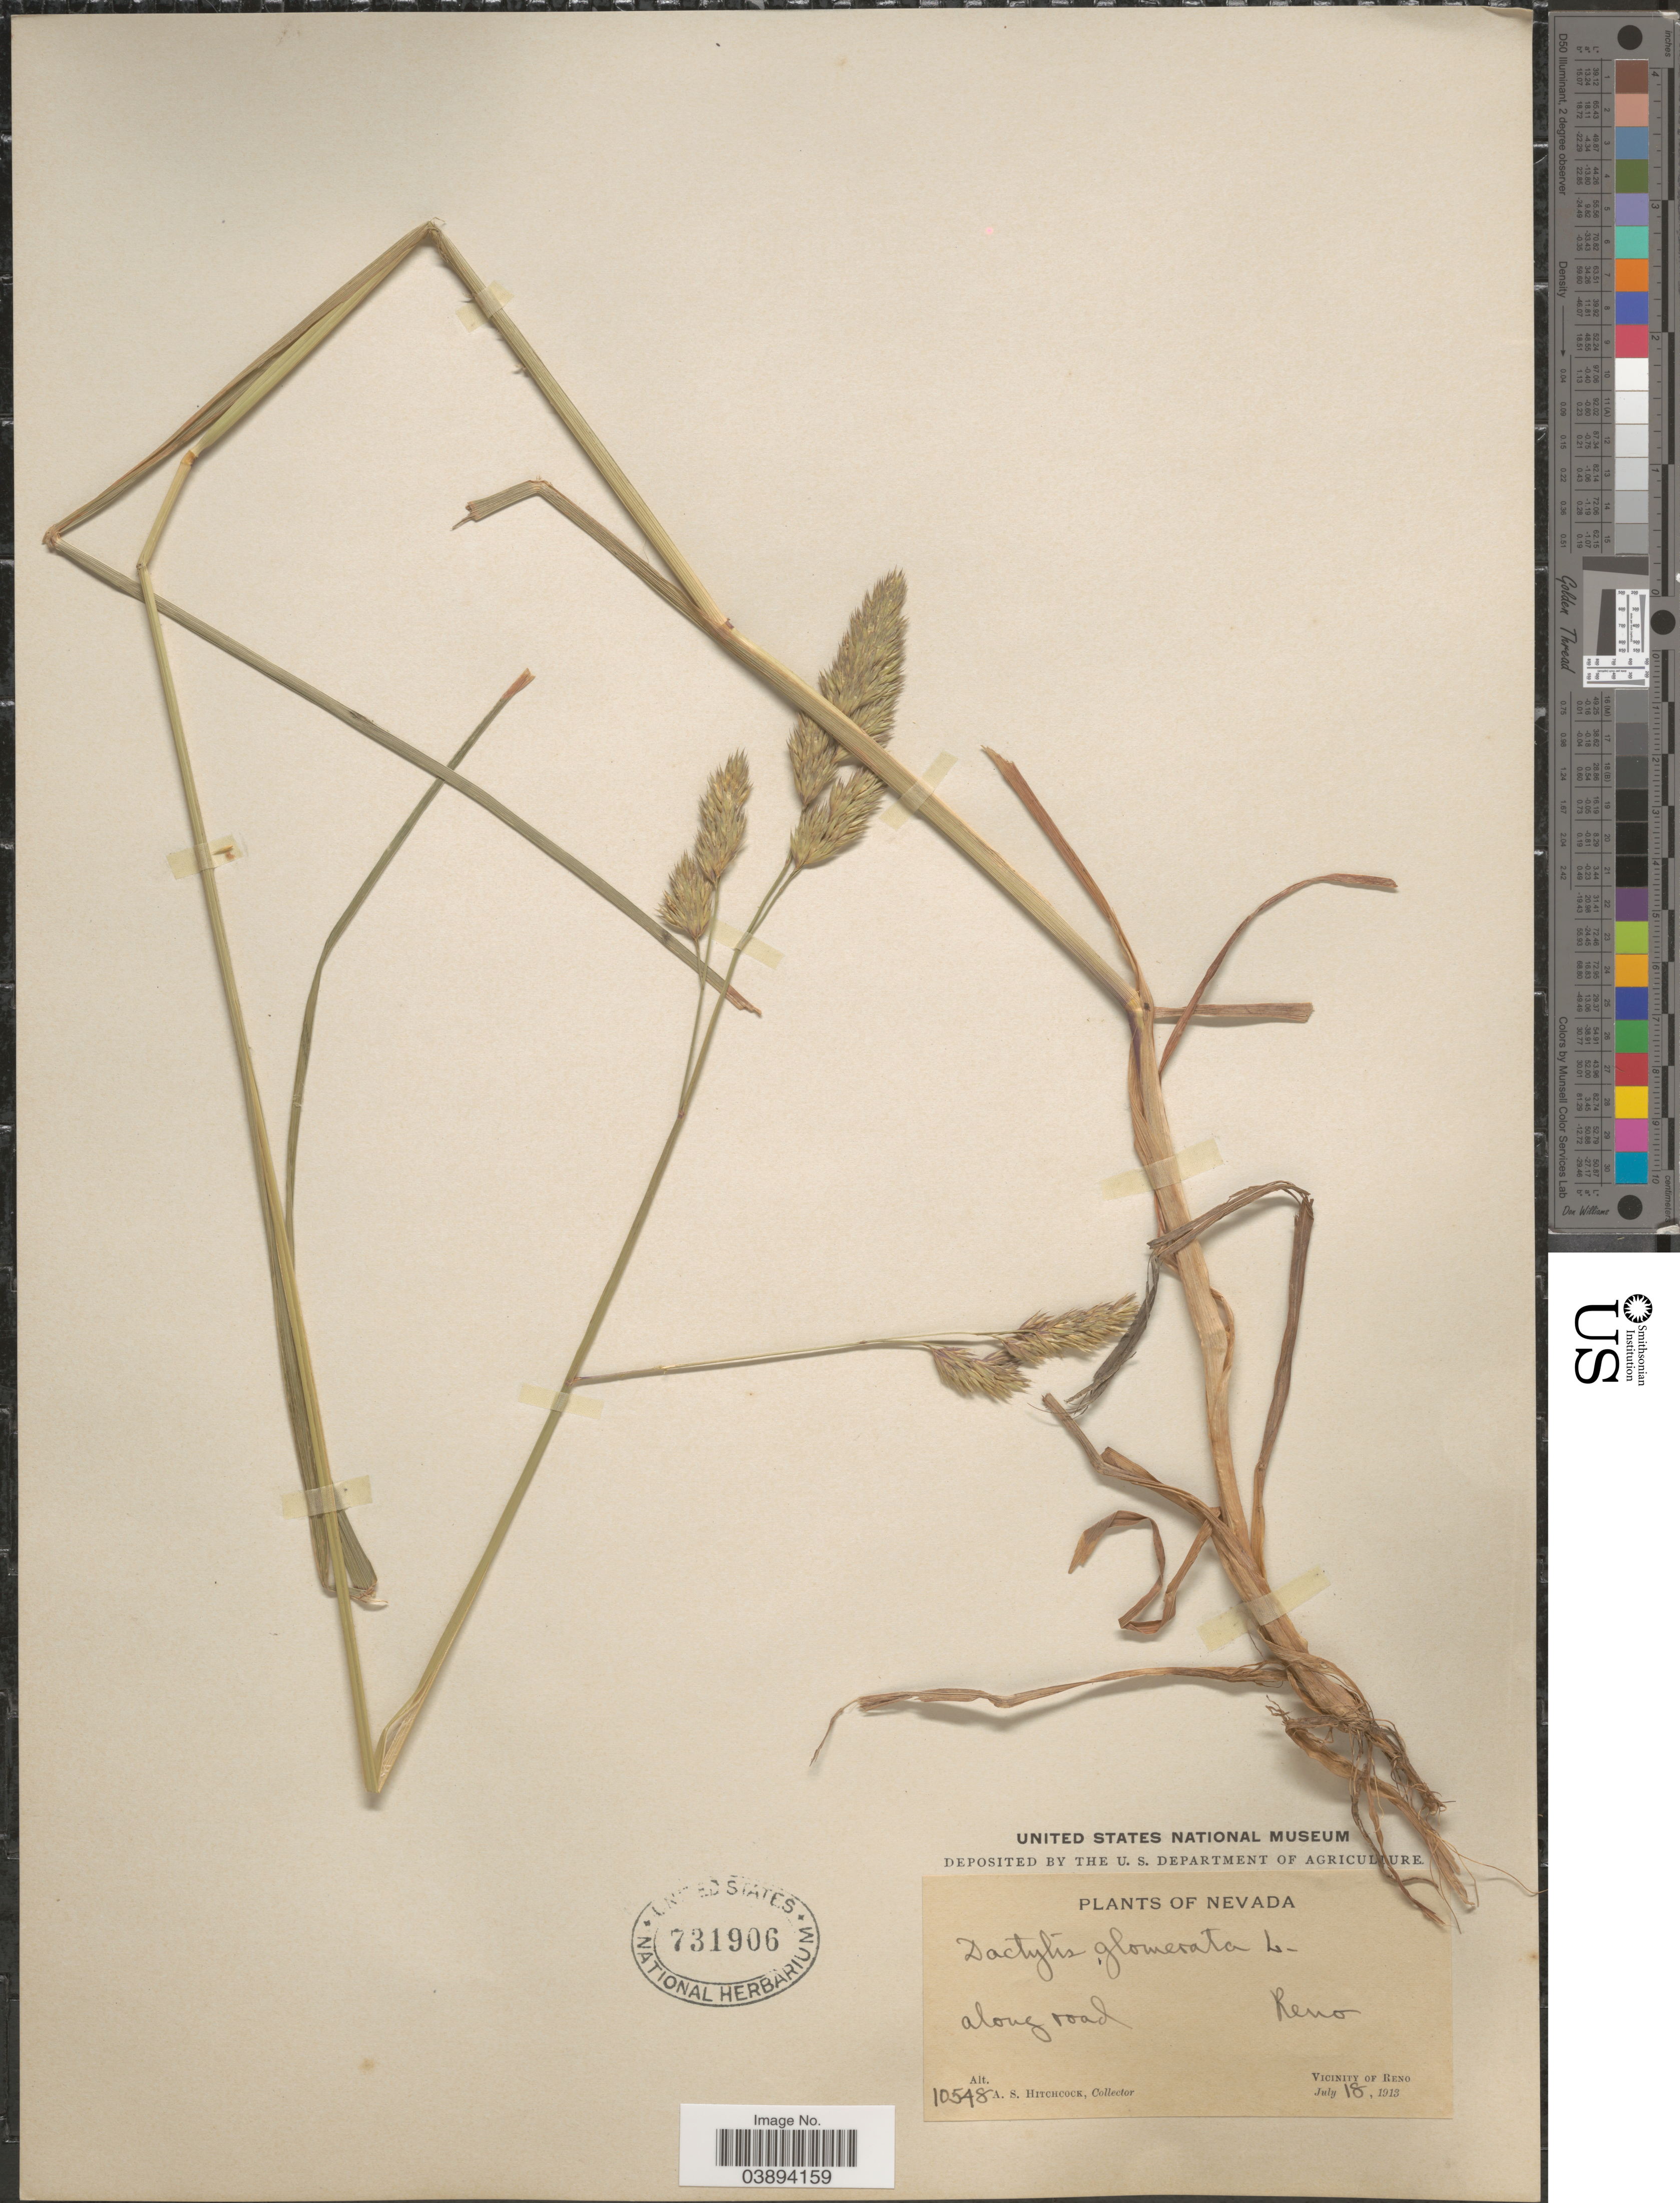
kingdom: Plantae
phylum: Tracheophyta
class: Liliopsida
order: Poales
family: Poaceae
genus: Dactylis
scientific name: Dactylis glomerata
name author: L.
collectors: A. S. Hitchcock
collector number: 10548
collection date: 1913-07-18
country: United States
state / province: Nevada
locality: Reno. Vicinity of Reno.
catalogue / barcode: US 731906